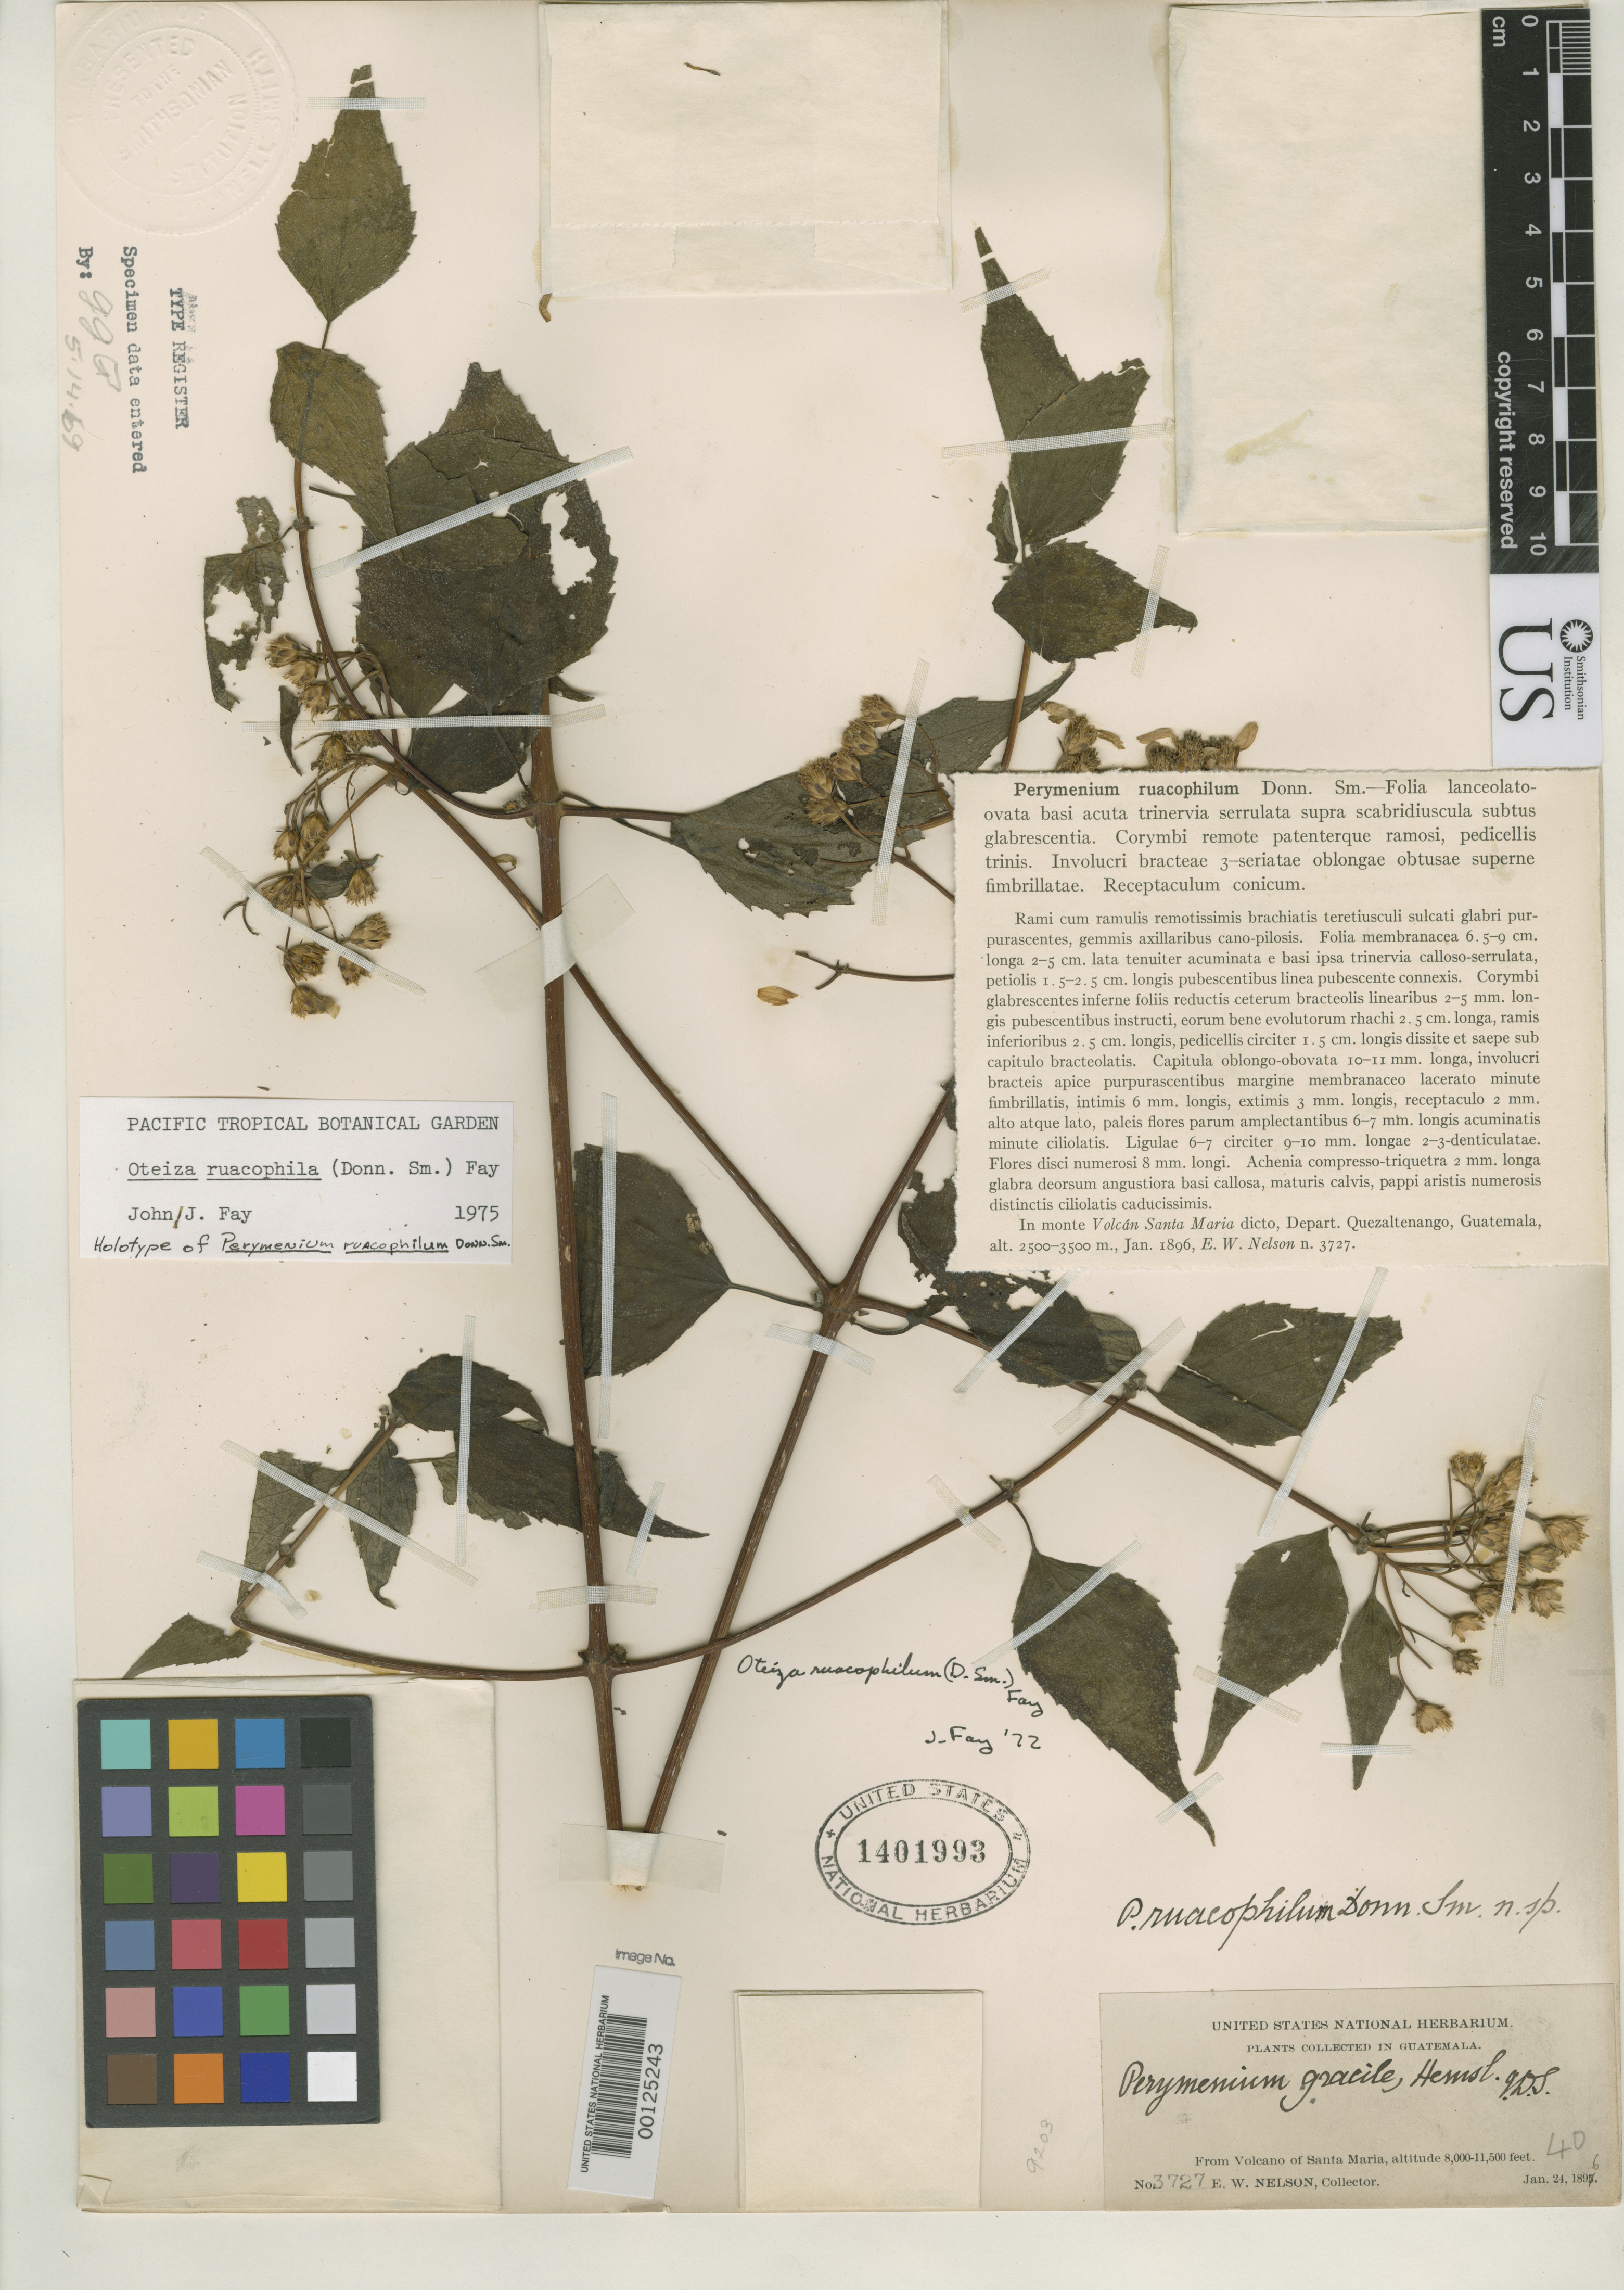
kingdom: Plantae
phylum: Tracheophyta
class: Magnoliopsida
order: Asterales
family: Asteraceae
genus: Perymenium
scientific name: Perymenium ruacophilum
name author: Donn. Sm.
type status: Type Collection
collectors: E. W. Nelson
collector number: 3727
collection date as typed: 24 Jan 1896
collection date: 1896-01-24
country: Guatemala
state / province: Quetzaltenango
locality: Volcano of Santa Maria.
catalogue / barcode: US 1401993